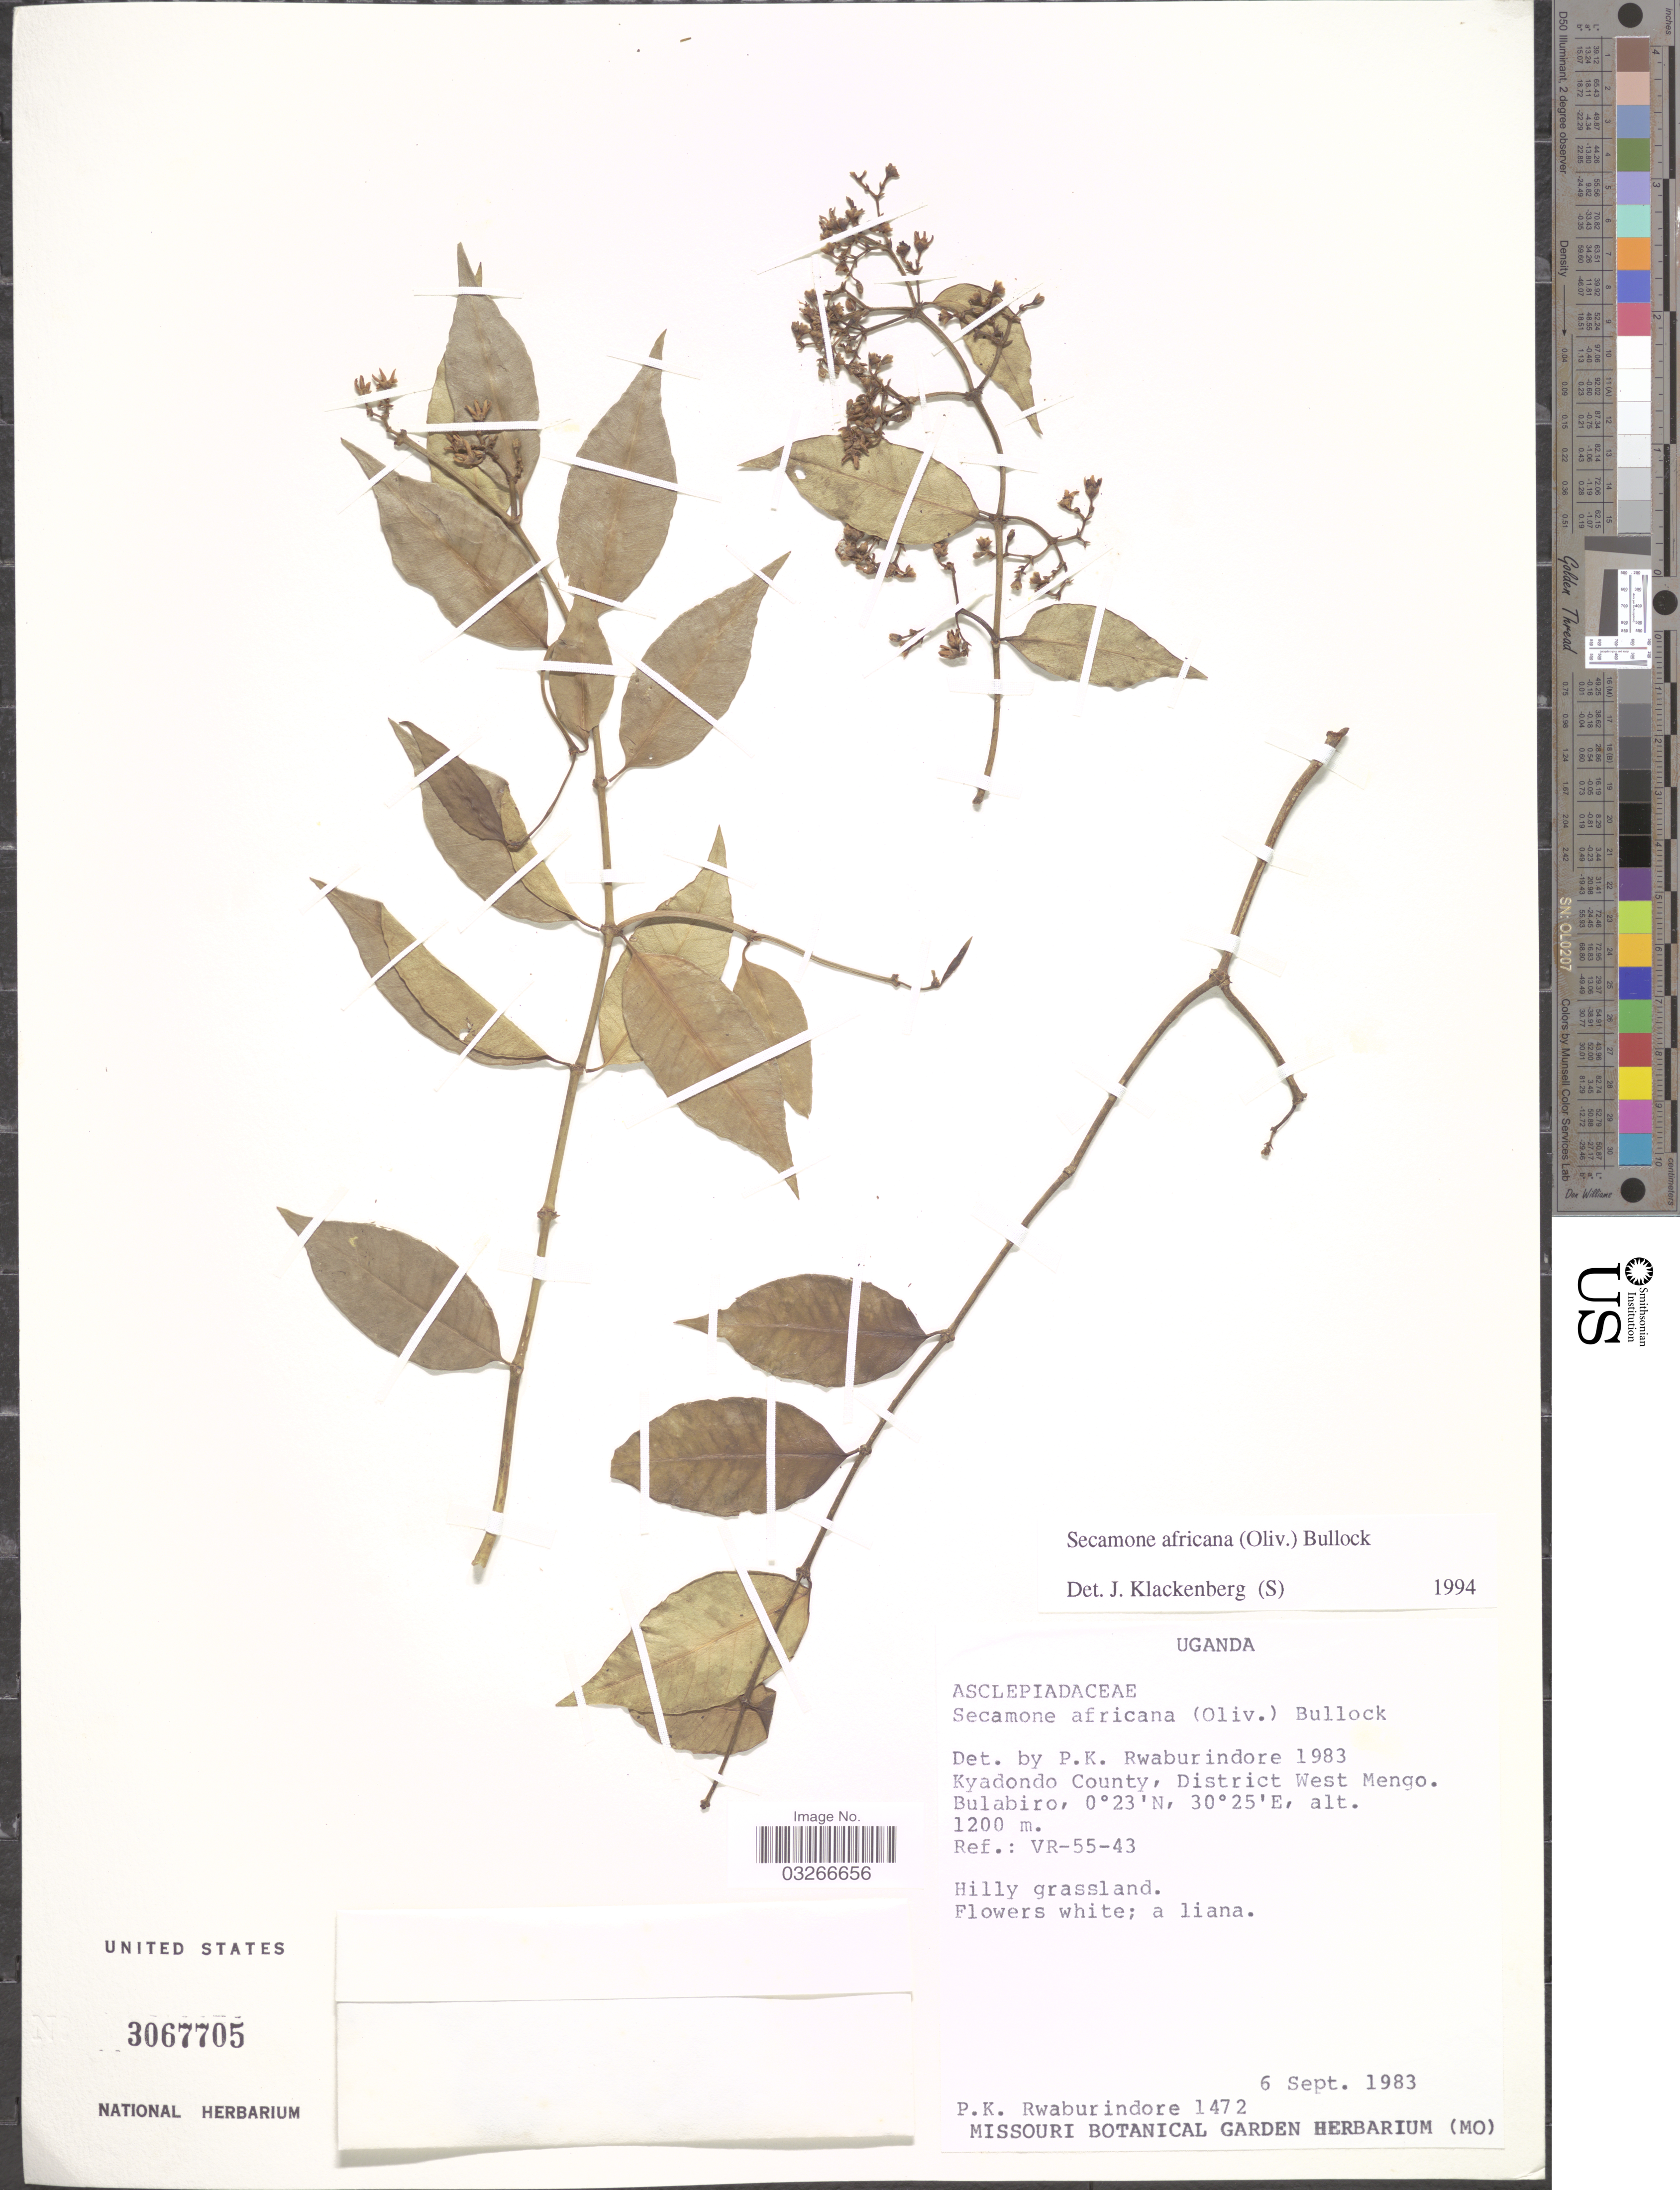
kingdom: Plantae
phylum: Tracheophyta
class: Magnoliopsida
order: Gentianales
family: Apocynaceae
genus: Secamone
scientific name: Secamone africana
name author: (Oliv.) Bullock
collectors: P. Rwaburindore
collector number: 1472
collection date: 1983-09-06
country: Uganda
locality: Kyadondo County, District West Mengo. Bulabiro. Ref.: VR-55-43.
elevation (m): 1200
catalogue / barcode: US 3067705